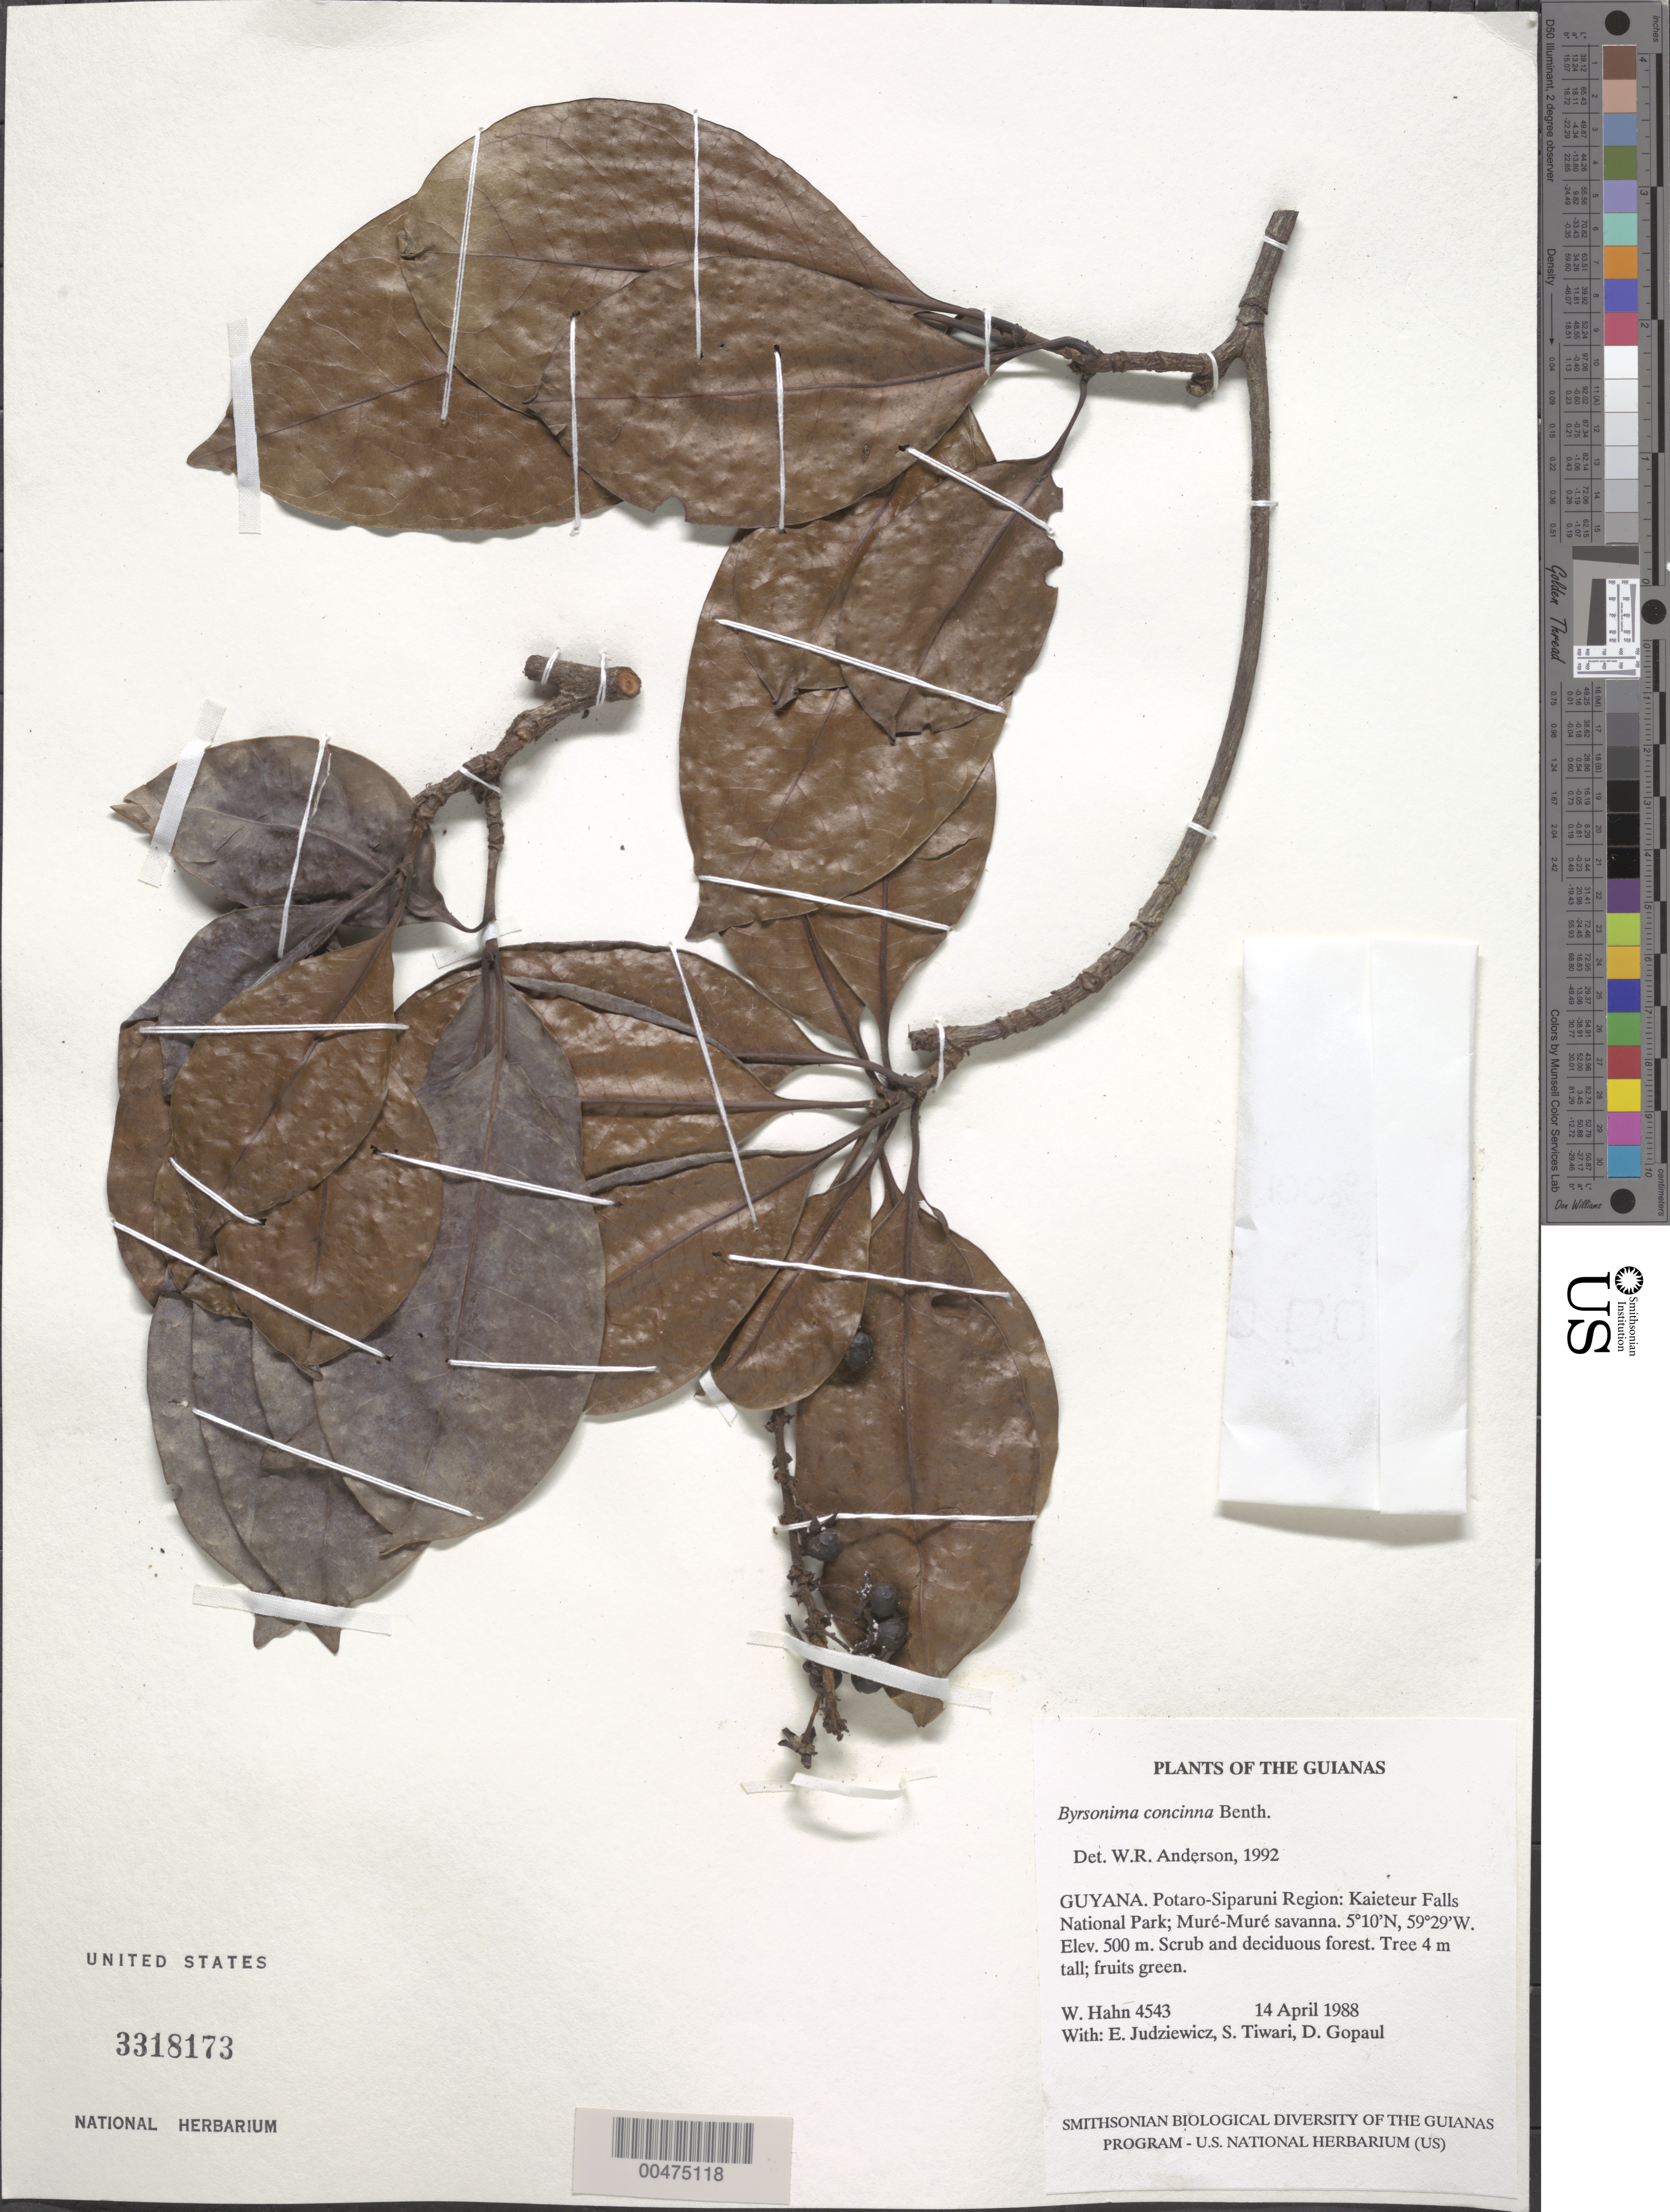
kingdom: Plantae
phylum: Tracheophyta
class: Magnoliopsida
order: Malpighiales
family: Malpighiaceae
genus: Byrsonima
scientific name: Byrsonima concinna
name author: Benth.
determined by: Anderson, W. R., (MICH), University of Michigan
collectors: W. Hahn, E. J. Judziewicz, S. Tiwari & D. Gopaul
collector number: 4543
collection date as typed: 14 April 1988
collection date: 1988-04-14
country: Guyana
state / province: Potaro-Siparuni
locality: Kaieteur Falls National Park; Muré-Muré savanna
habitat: Scrub and deciduous forest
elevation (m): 500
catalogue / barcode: US 3318173